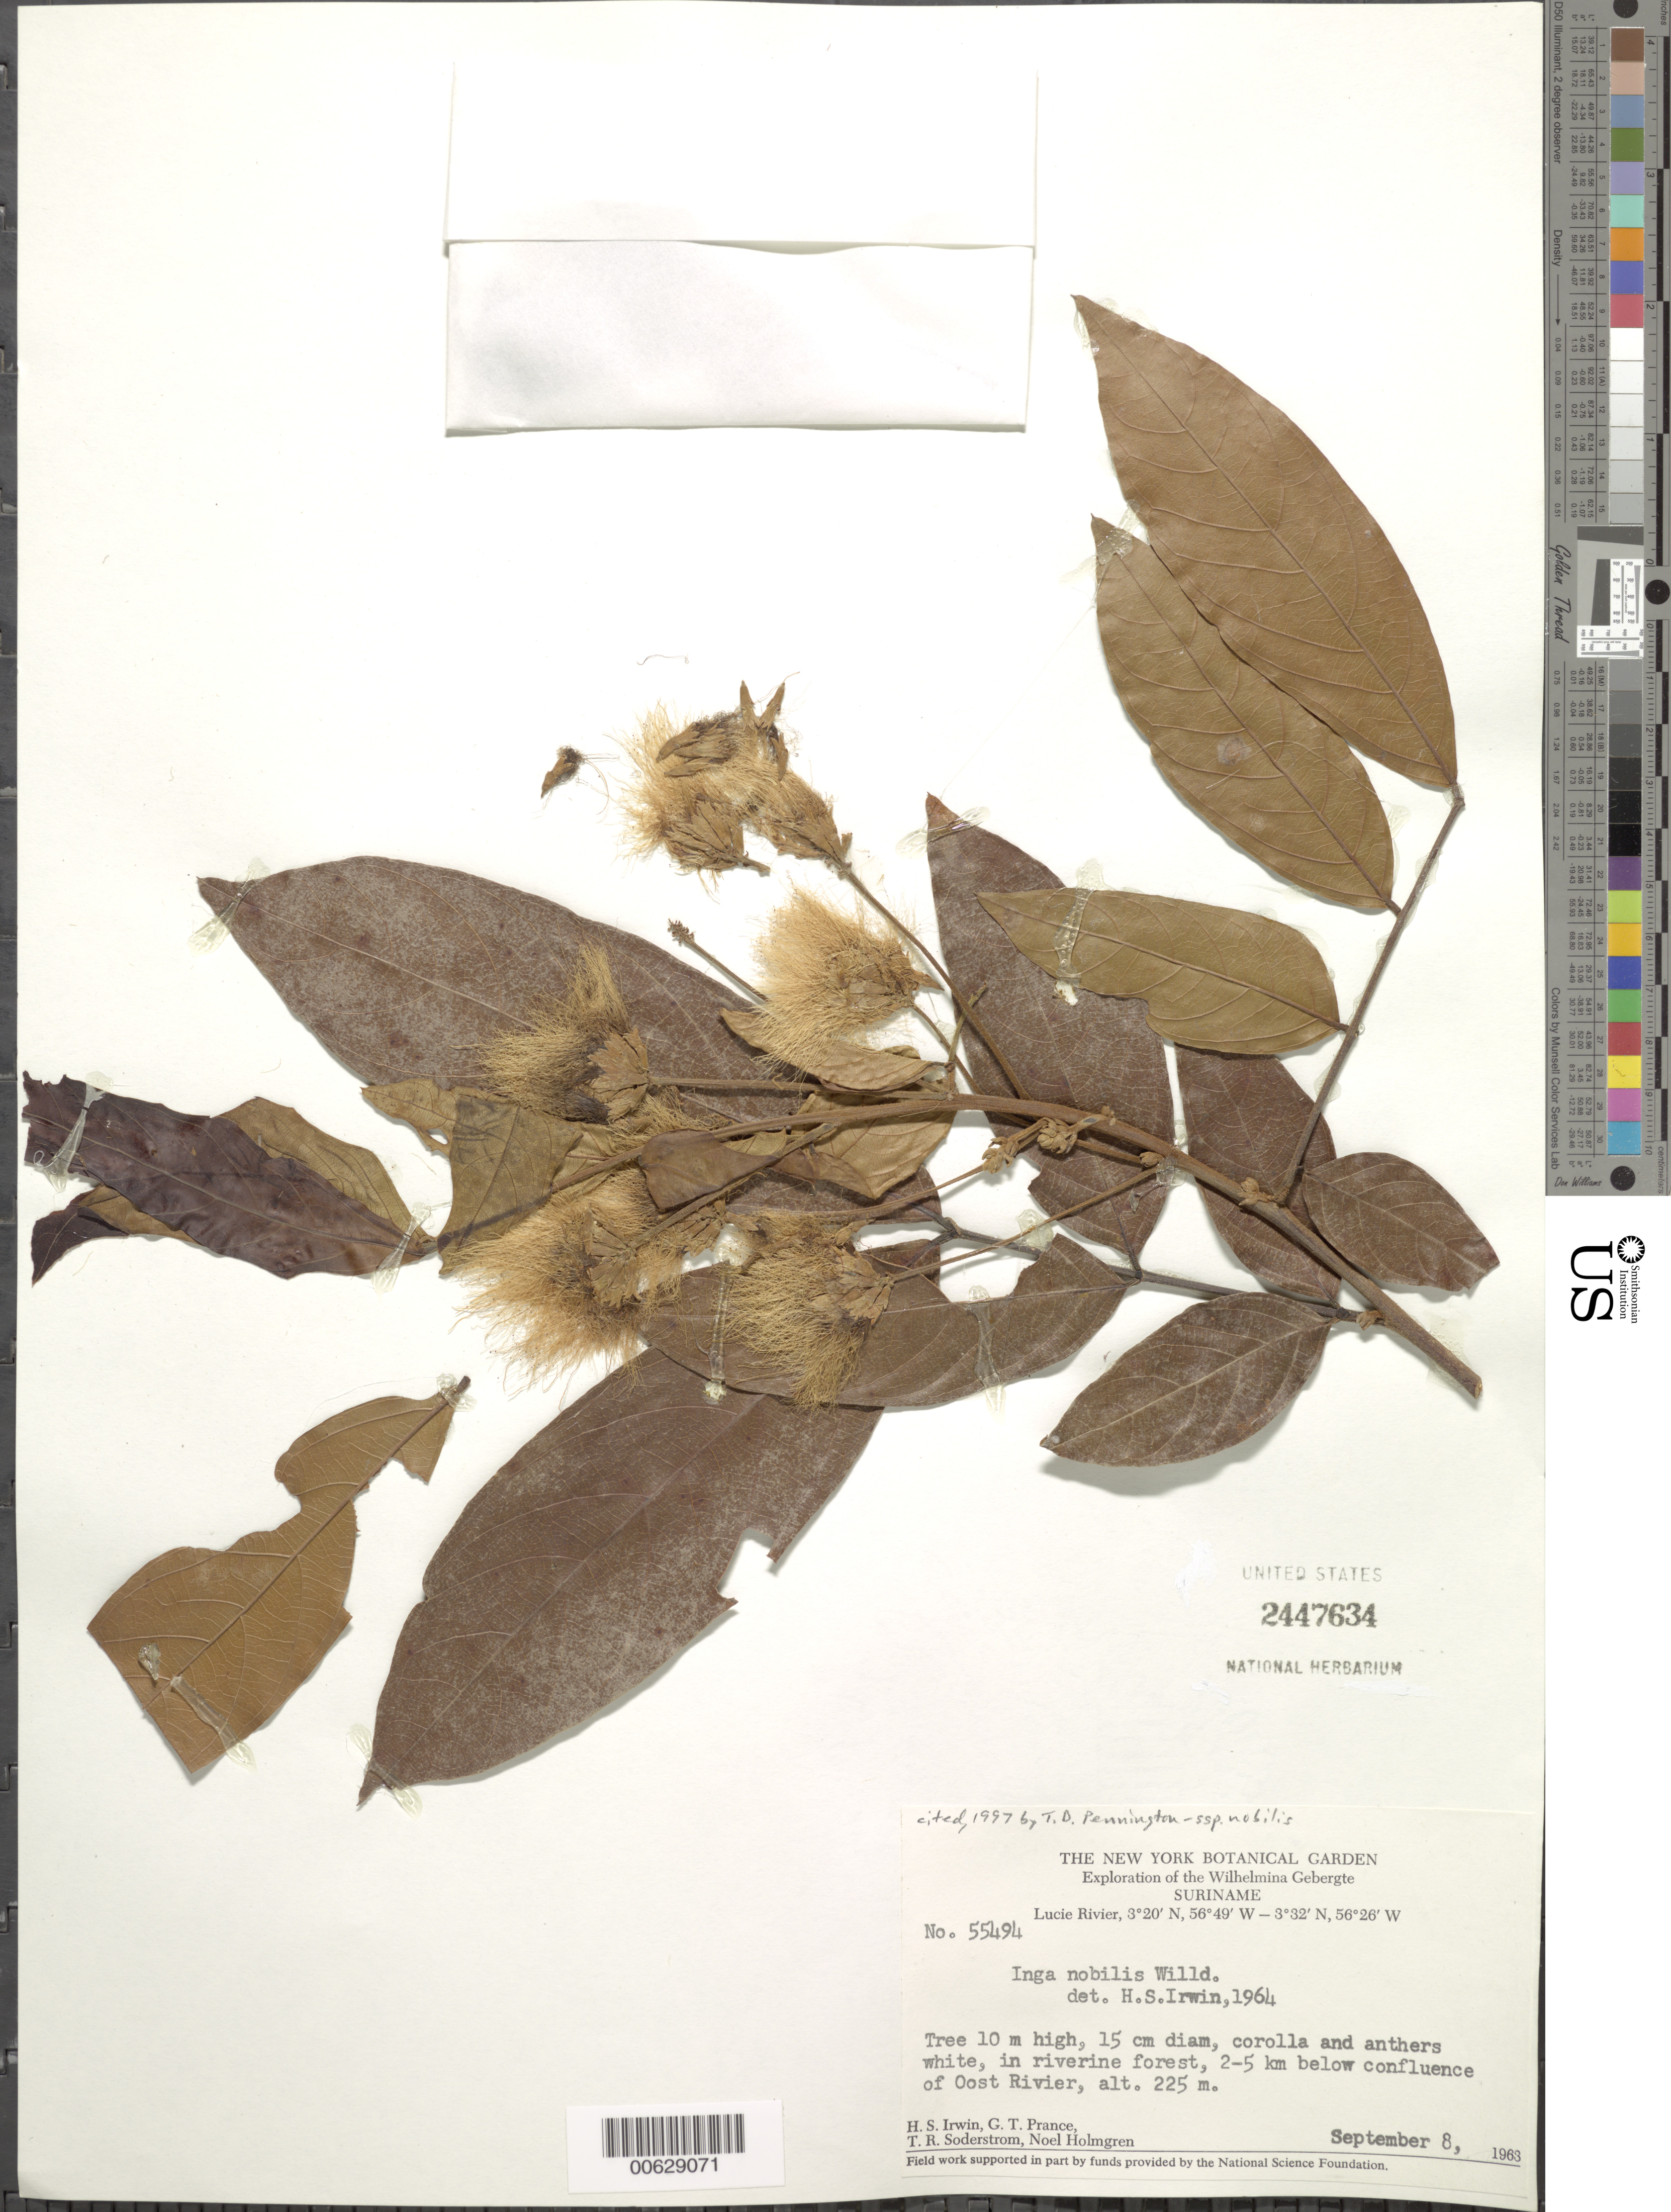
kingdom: Plantae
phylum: Tracheophyta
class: Magnoliopsida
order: Fabales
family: Fabaceae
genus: Inga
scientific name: Inga nobilis subsp. nobilis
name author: Willd.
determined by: Pennington, T. D., (K)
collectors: H. Irwin, G. T. Prance, T. R. Soderstrom & N. H. Holmgren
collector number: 55494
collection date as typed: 8-Sep-63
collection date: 1963-09-08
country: Suriname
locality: Lucie R., 2-5 km below confl. with Oost R., Wilhelmina Gebergte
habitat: Riverine forest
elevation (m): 225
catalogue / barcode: US 2447634